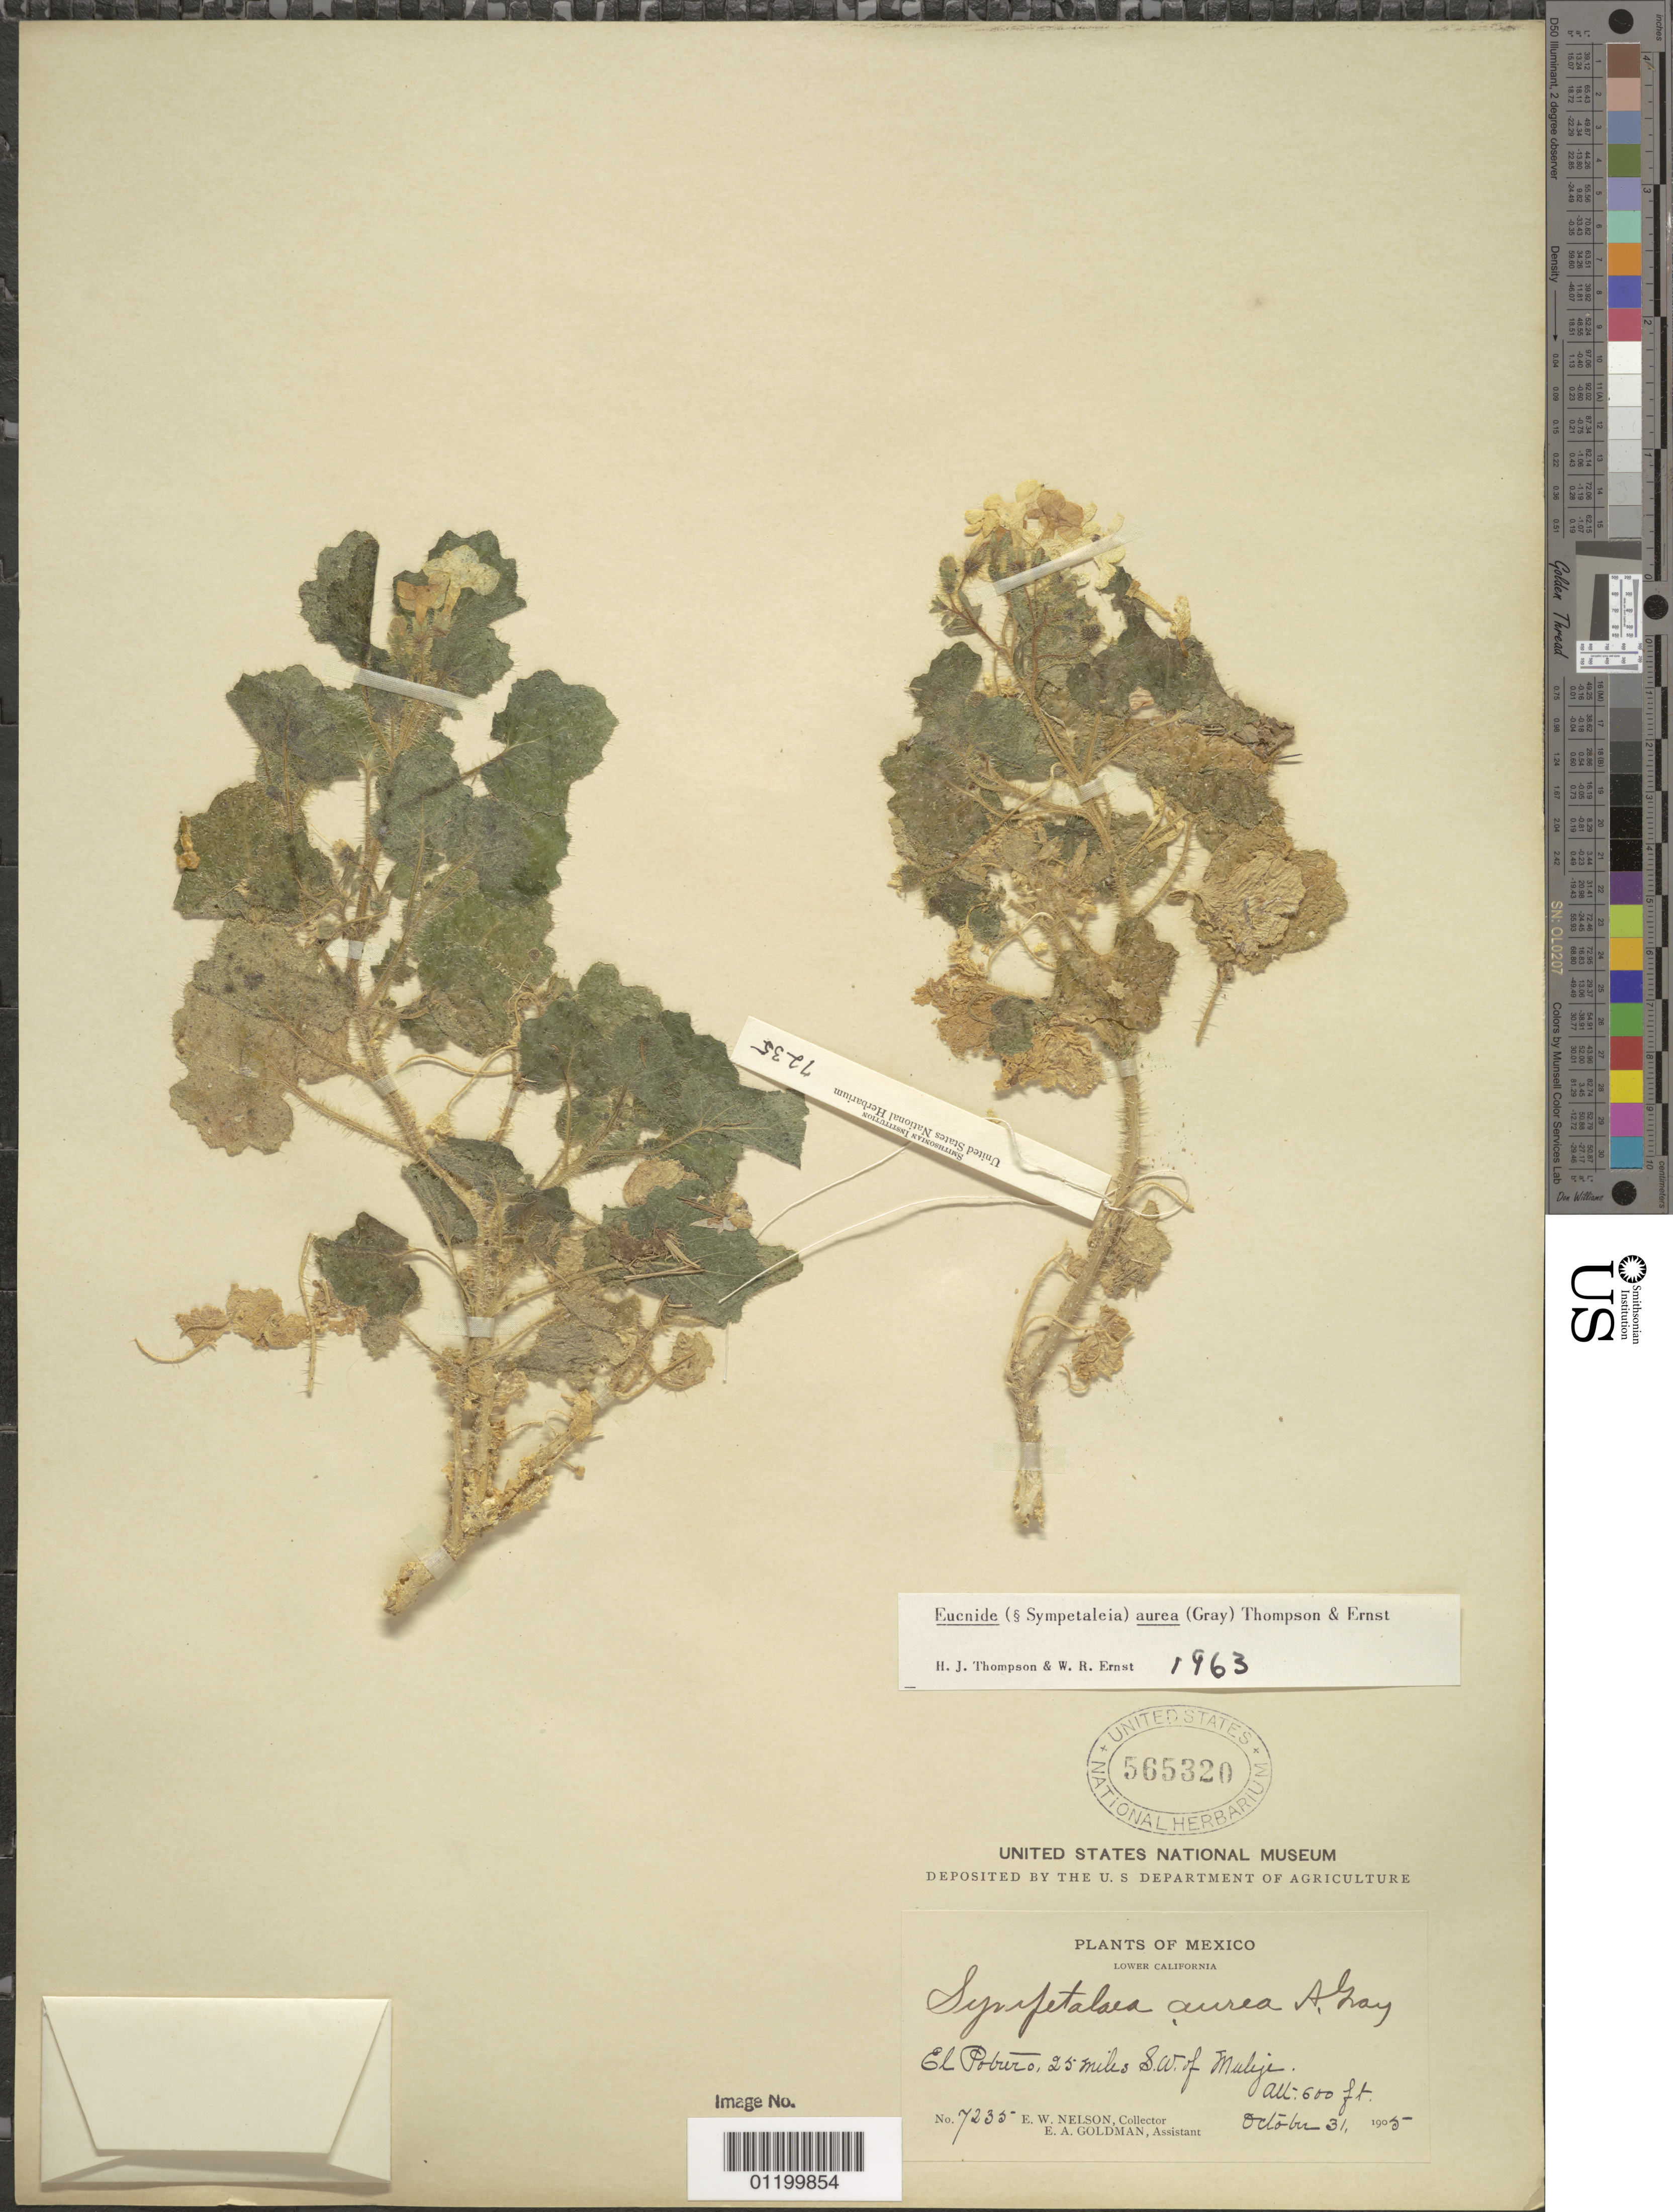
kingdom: Plantae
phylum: Tracheophyta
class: Magnoliopsida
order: Cornales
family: Loasaceae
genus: Sympetaleia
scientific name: Sympetaleia aurea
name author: A. Gray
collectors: E. W. Nelson & E. A. Goldman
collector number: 7235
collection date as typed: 31 Oct 1905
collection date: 1905-10-31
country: Mexico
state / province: Baja California Sur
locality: El Potrero, 25 miles SW of Muleje, Lower California.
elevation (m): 183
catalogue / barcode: US 565320